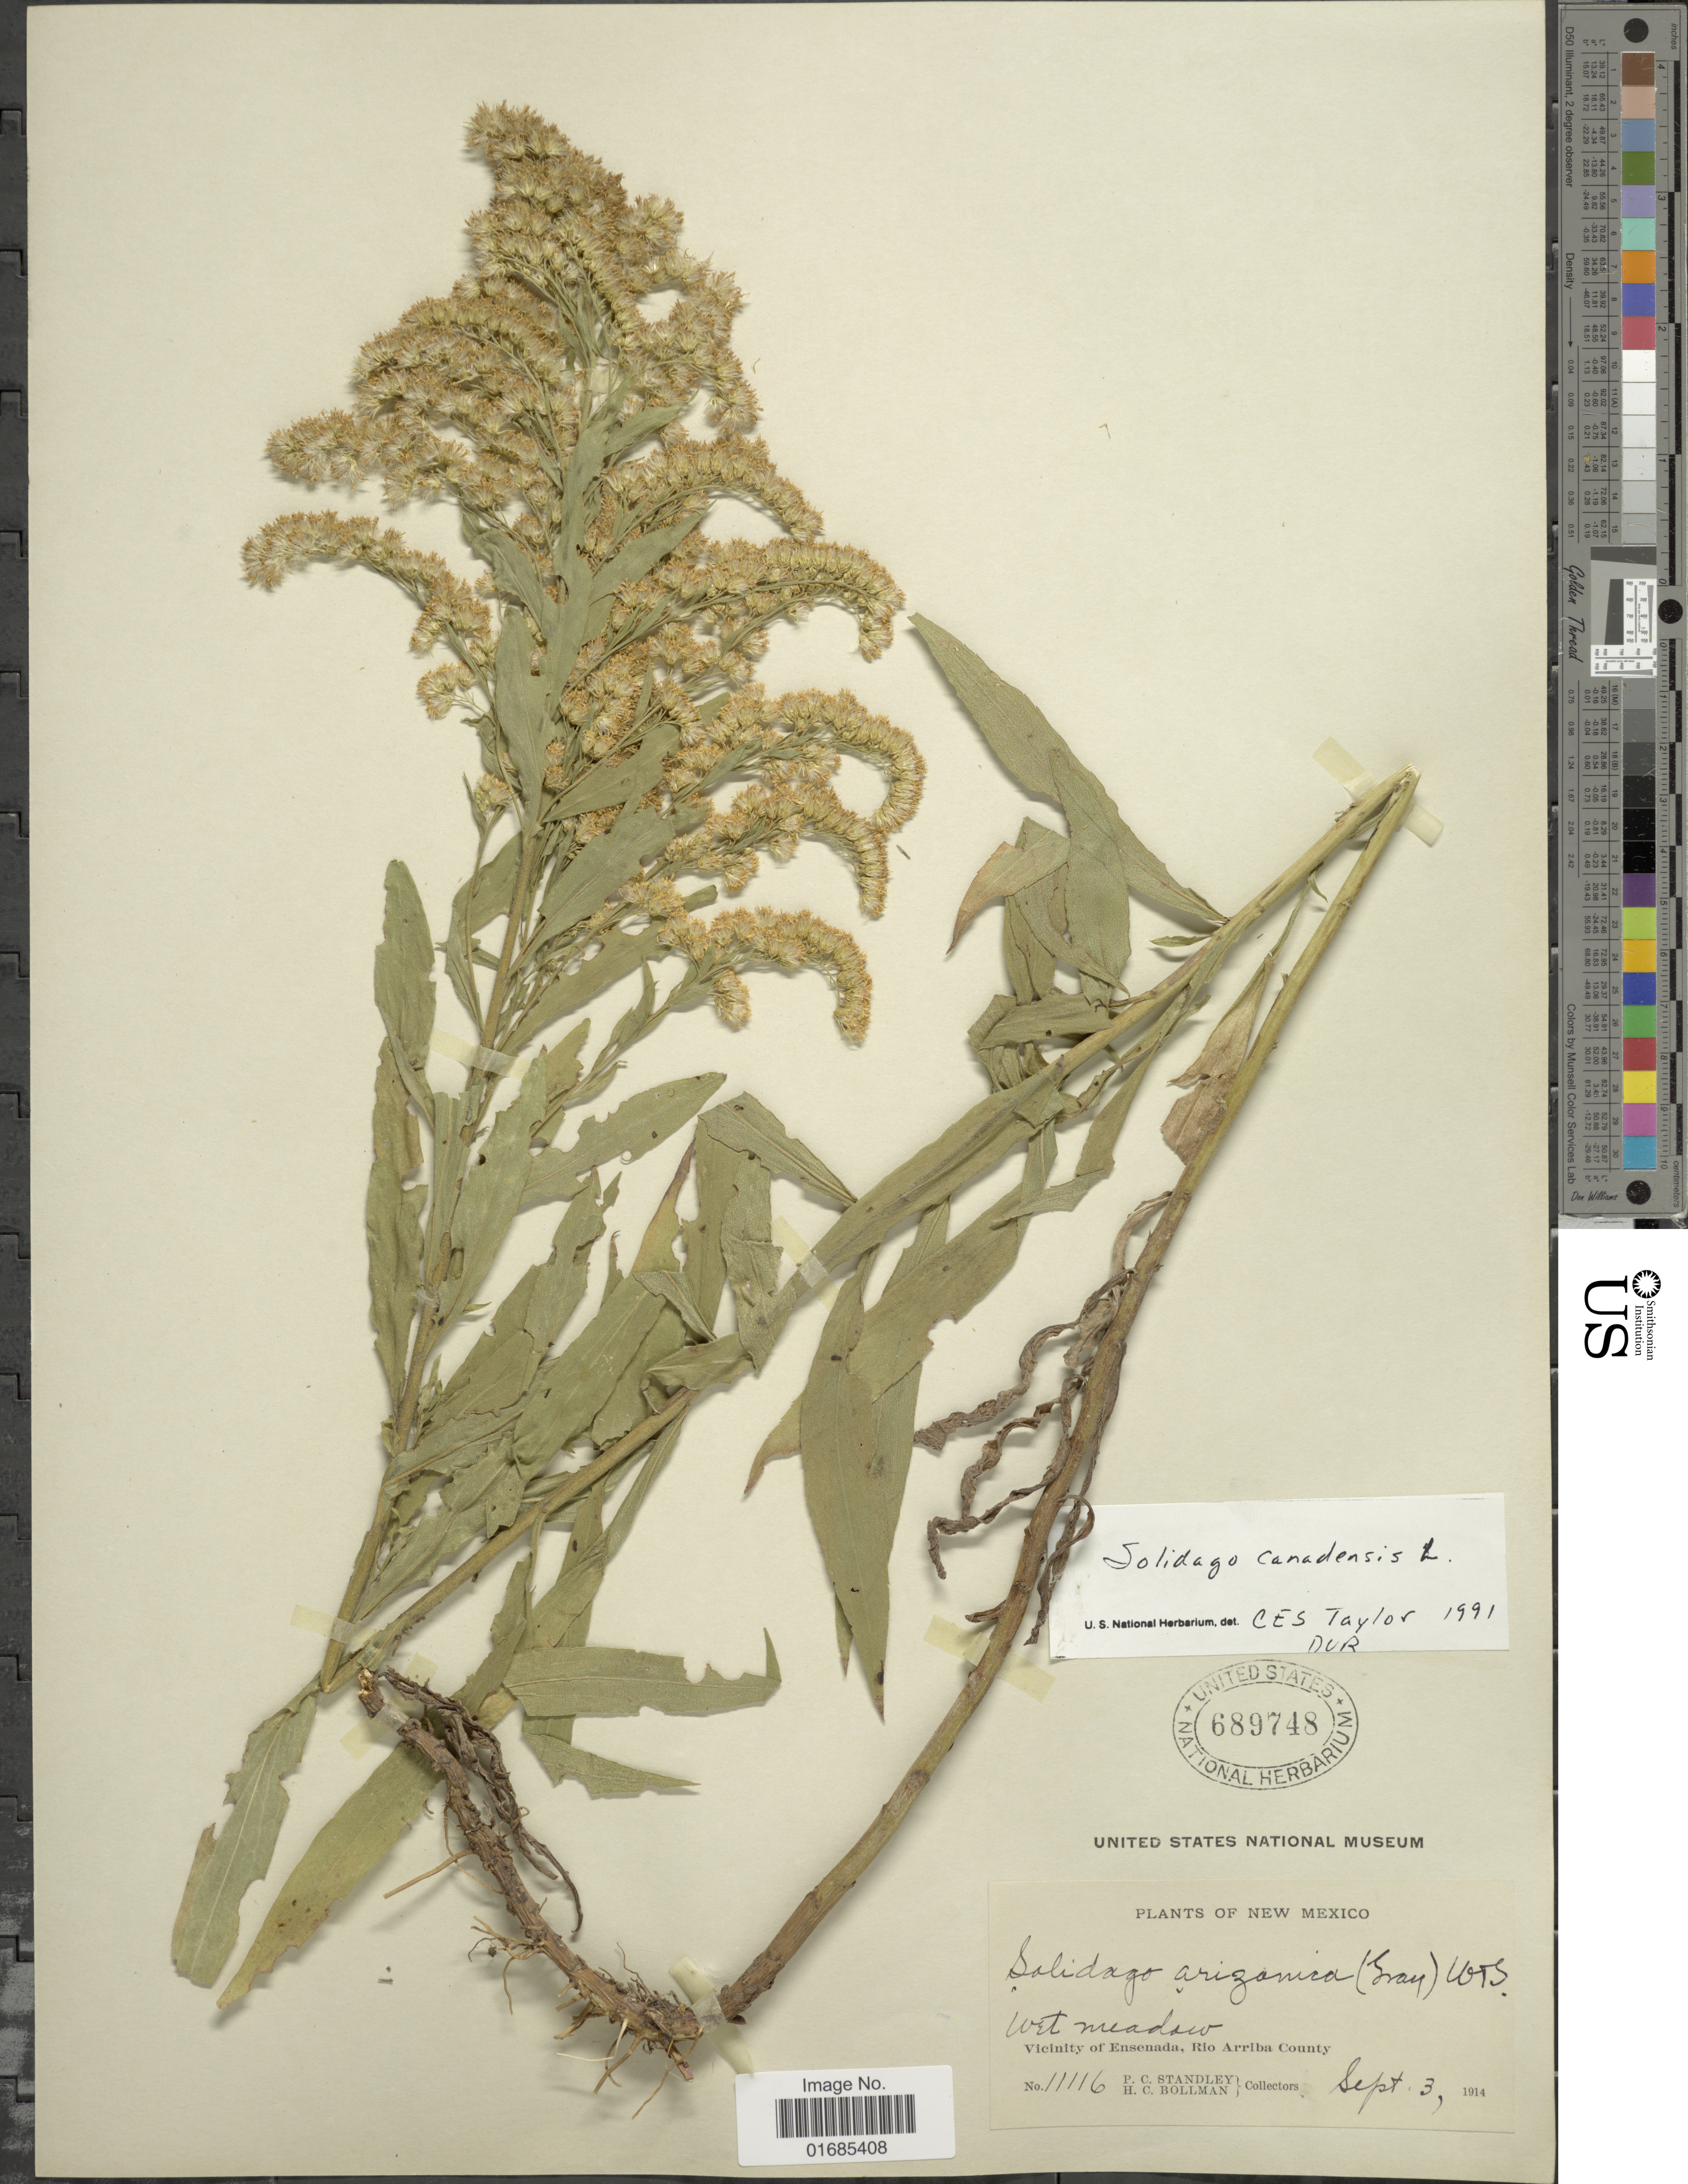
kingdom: Plantae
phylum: Tracheophyta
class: Magnoliopsida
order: Asterales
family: Asteraceae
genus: Solidago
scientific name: Solidago canadensis var. salebrosa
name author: (Piper) M.E. Jones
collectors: P. C. Standley & H. C. Bollman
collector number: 11116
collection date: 1914-09-03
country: United States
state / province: New Mexico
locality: Wet meadow, Vicinity of Ensenada, Rio Arriba County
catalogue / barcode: US 689748